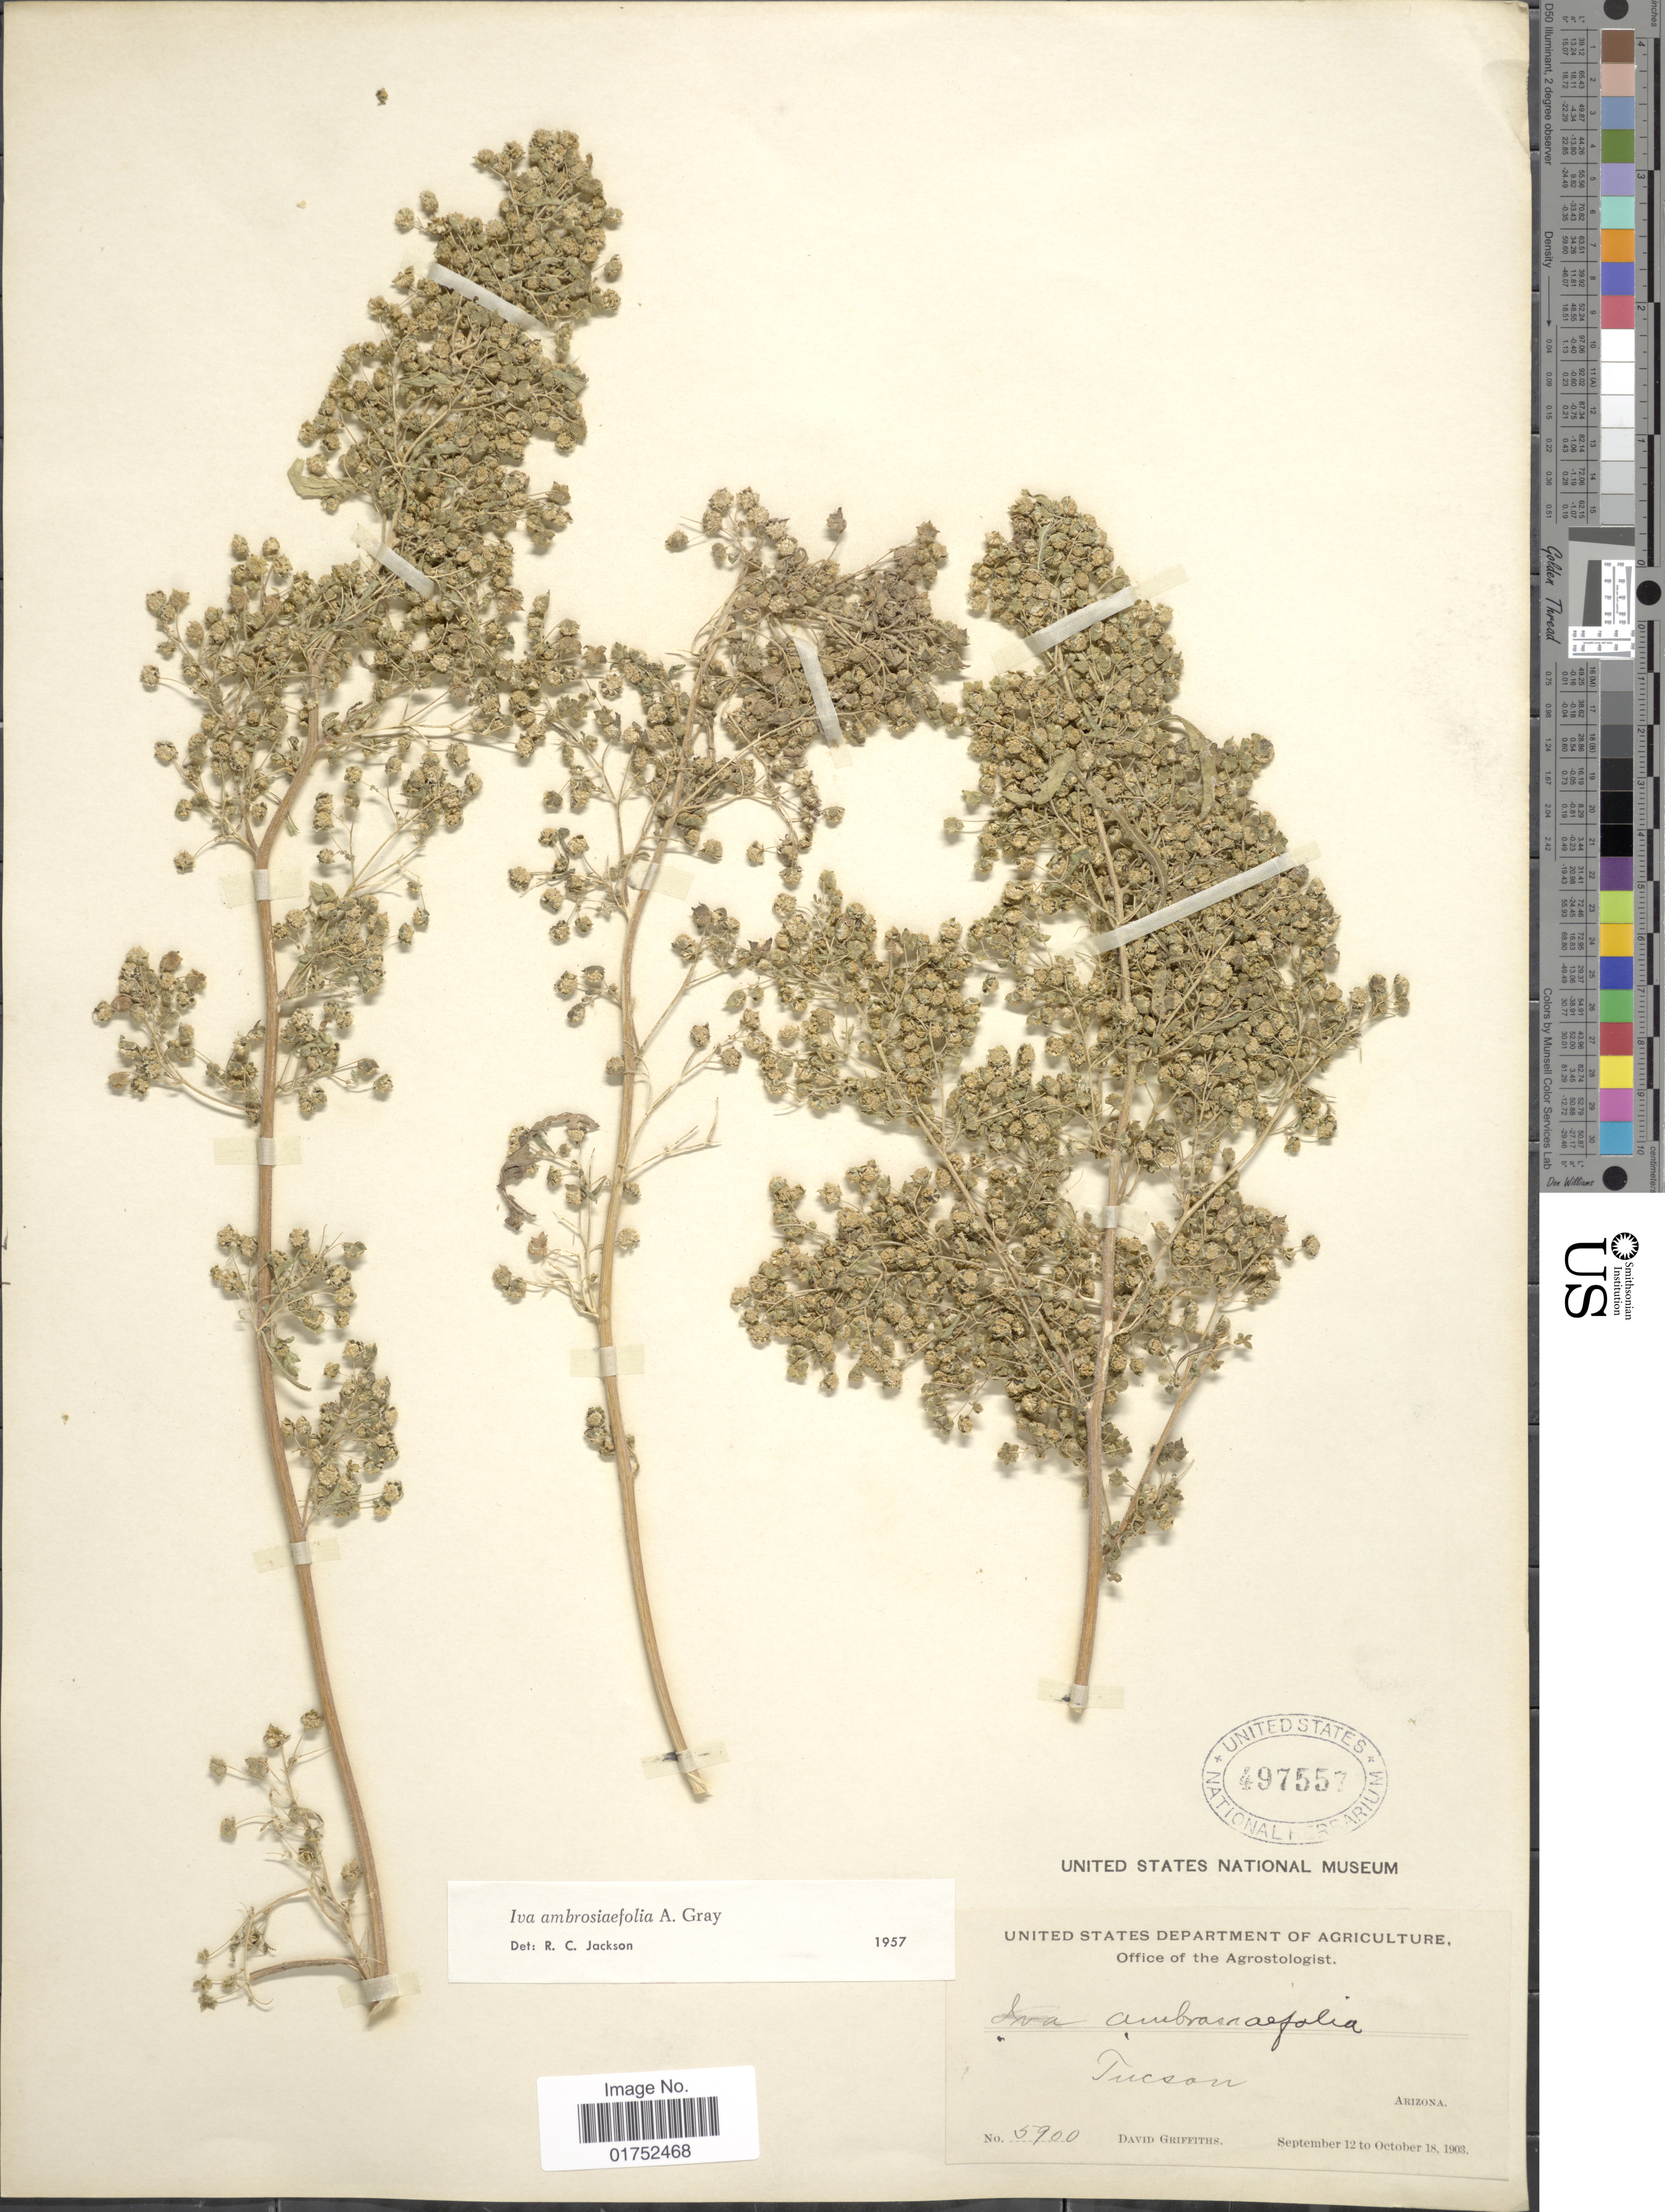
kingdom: Plantae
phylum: Tracheophyta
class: Magnoliopsida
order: Asterales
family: Asteraceae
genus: Iva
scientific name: Iva ambrosiifolia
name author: (A. Gray) A. Gray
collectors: D. Griffiths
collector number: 5900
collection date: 1903-09-12/1903-10-18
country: United States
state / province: Arizona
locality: Tucson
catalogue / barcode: US 497557